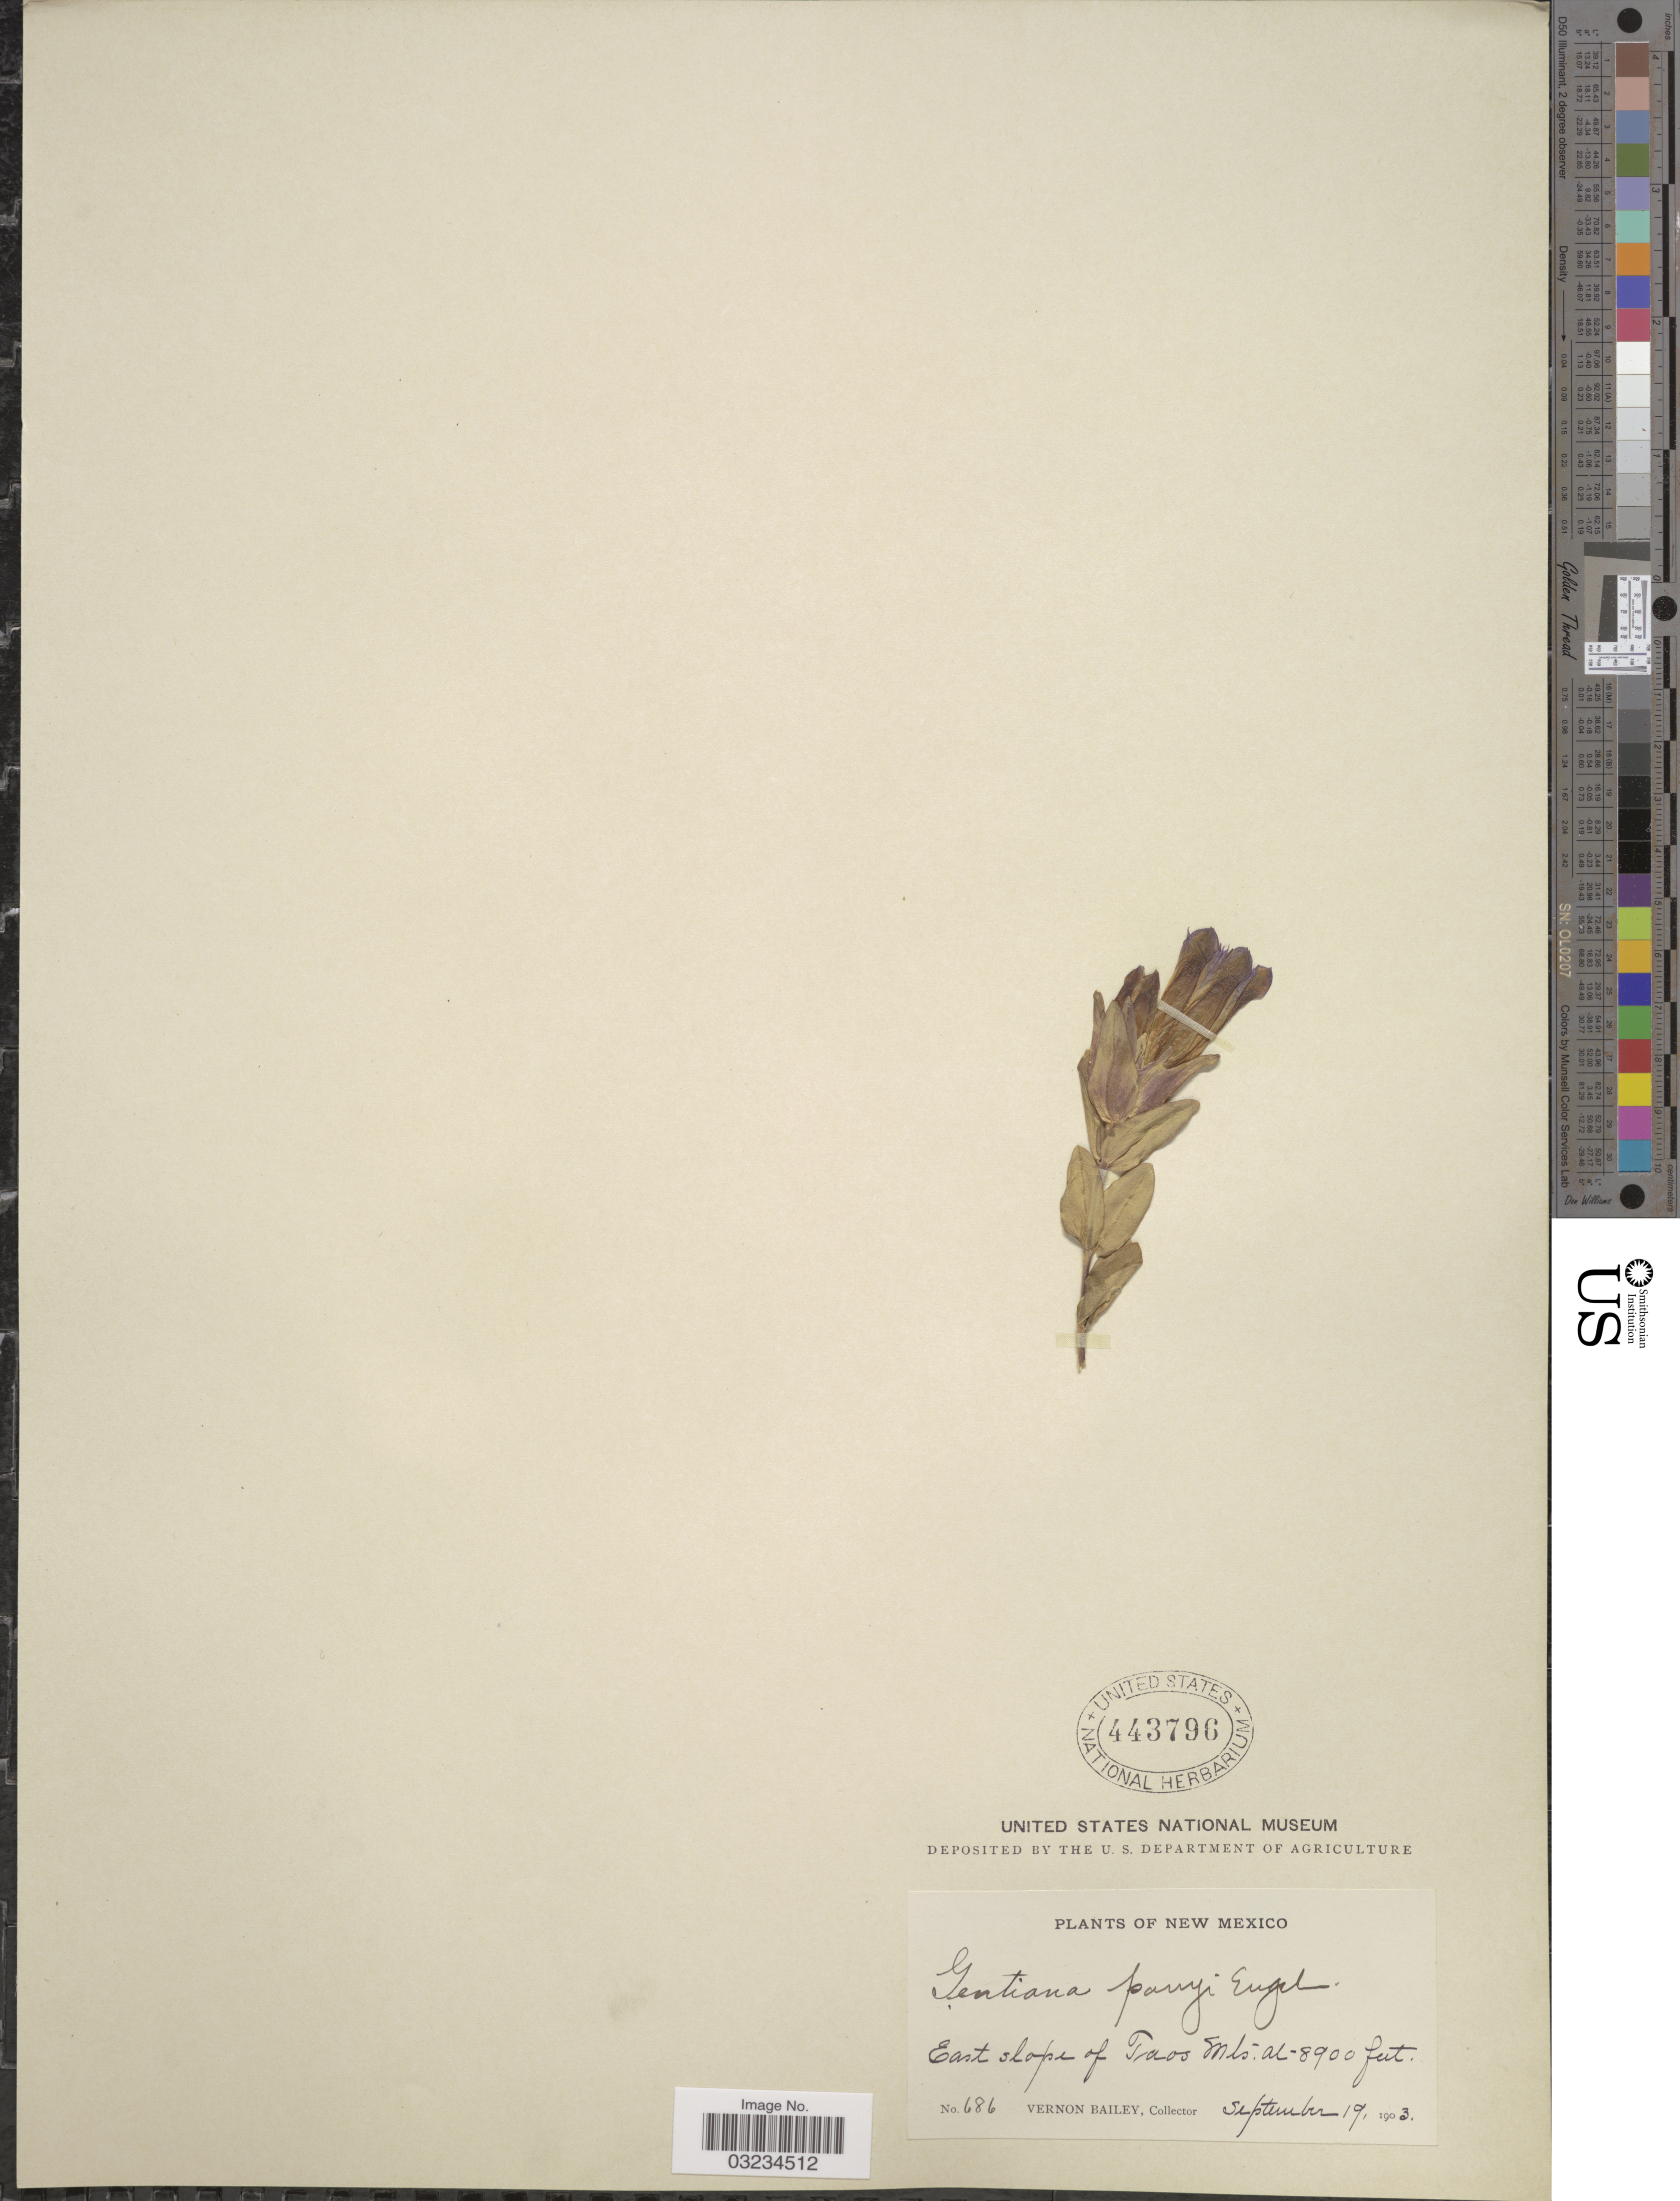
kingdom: Plantae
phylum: Tracheophyta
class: Magnoliopsida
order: Gentianales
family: Gentianaceae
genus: Gentiana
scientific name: Gentiana parryi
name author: Engelm.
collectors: V. O. Bailey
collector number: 686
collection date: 1903-09-19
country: United States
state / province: New Mexico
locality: East slope of Taos Mts.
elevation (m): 2713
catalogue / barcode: US 443796